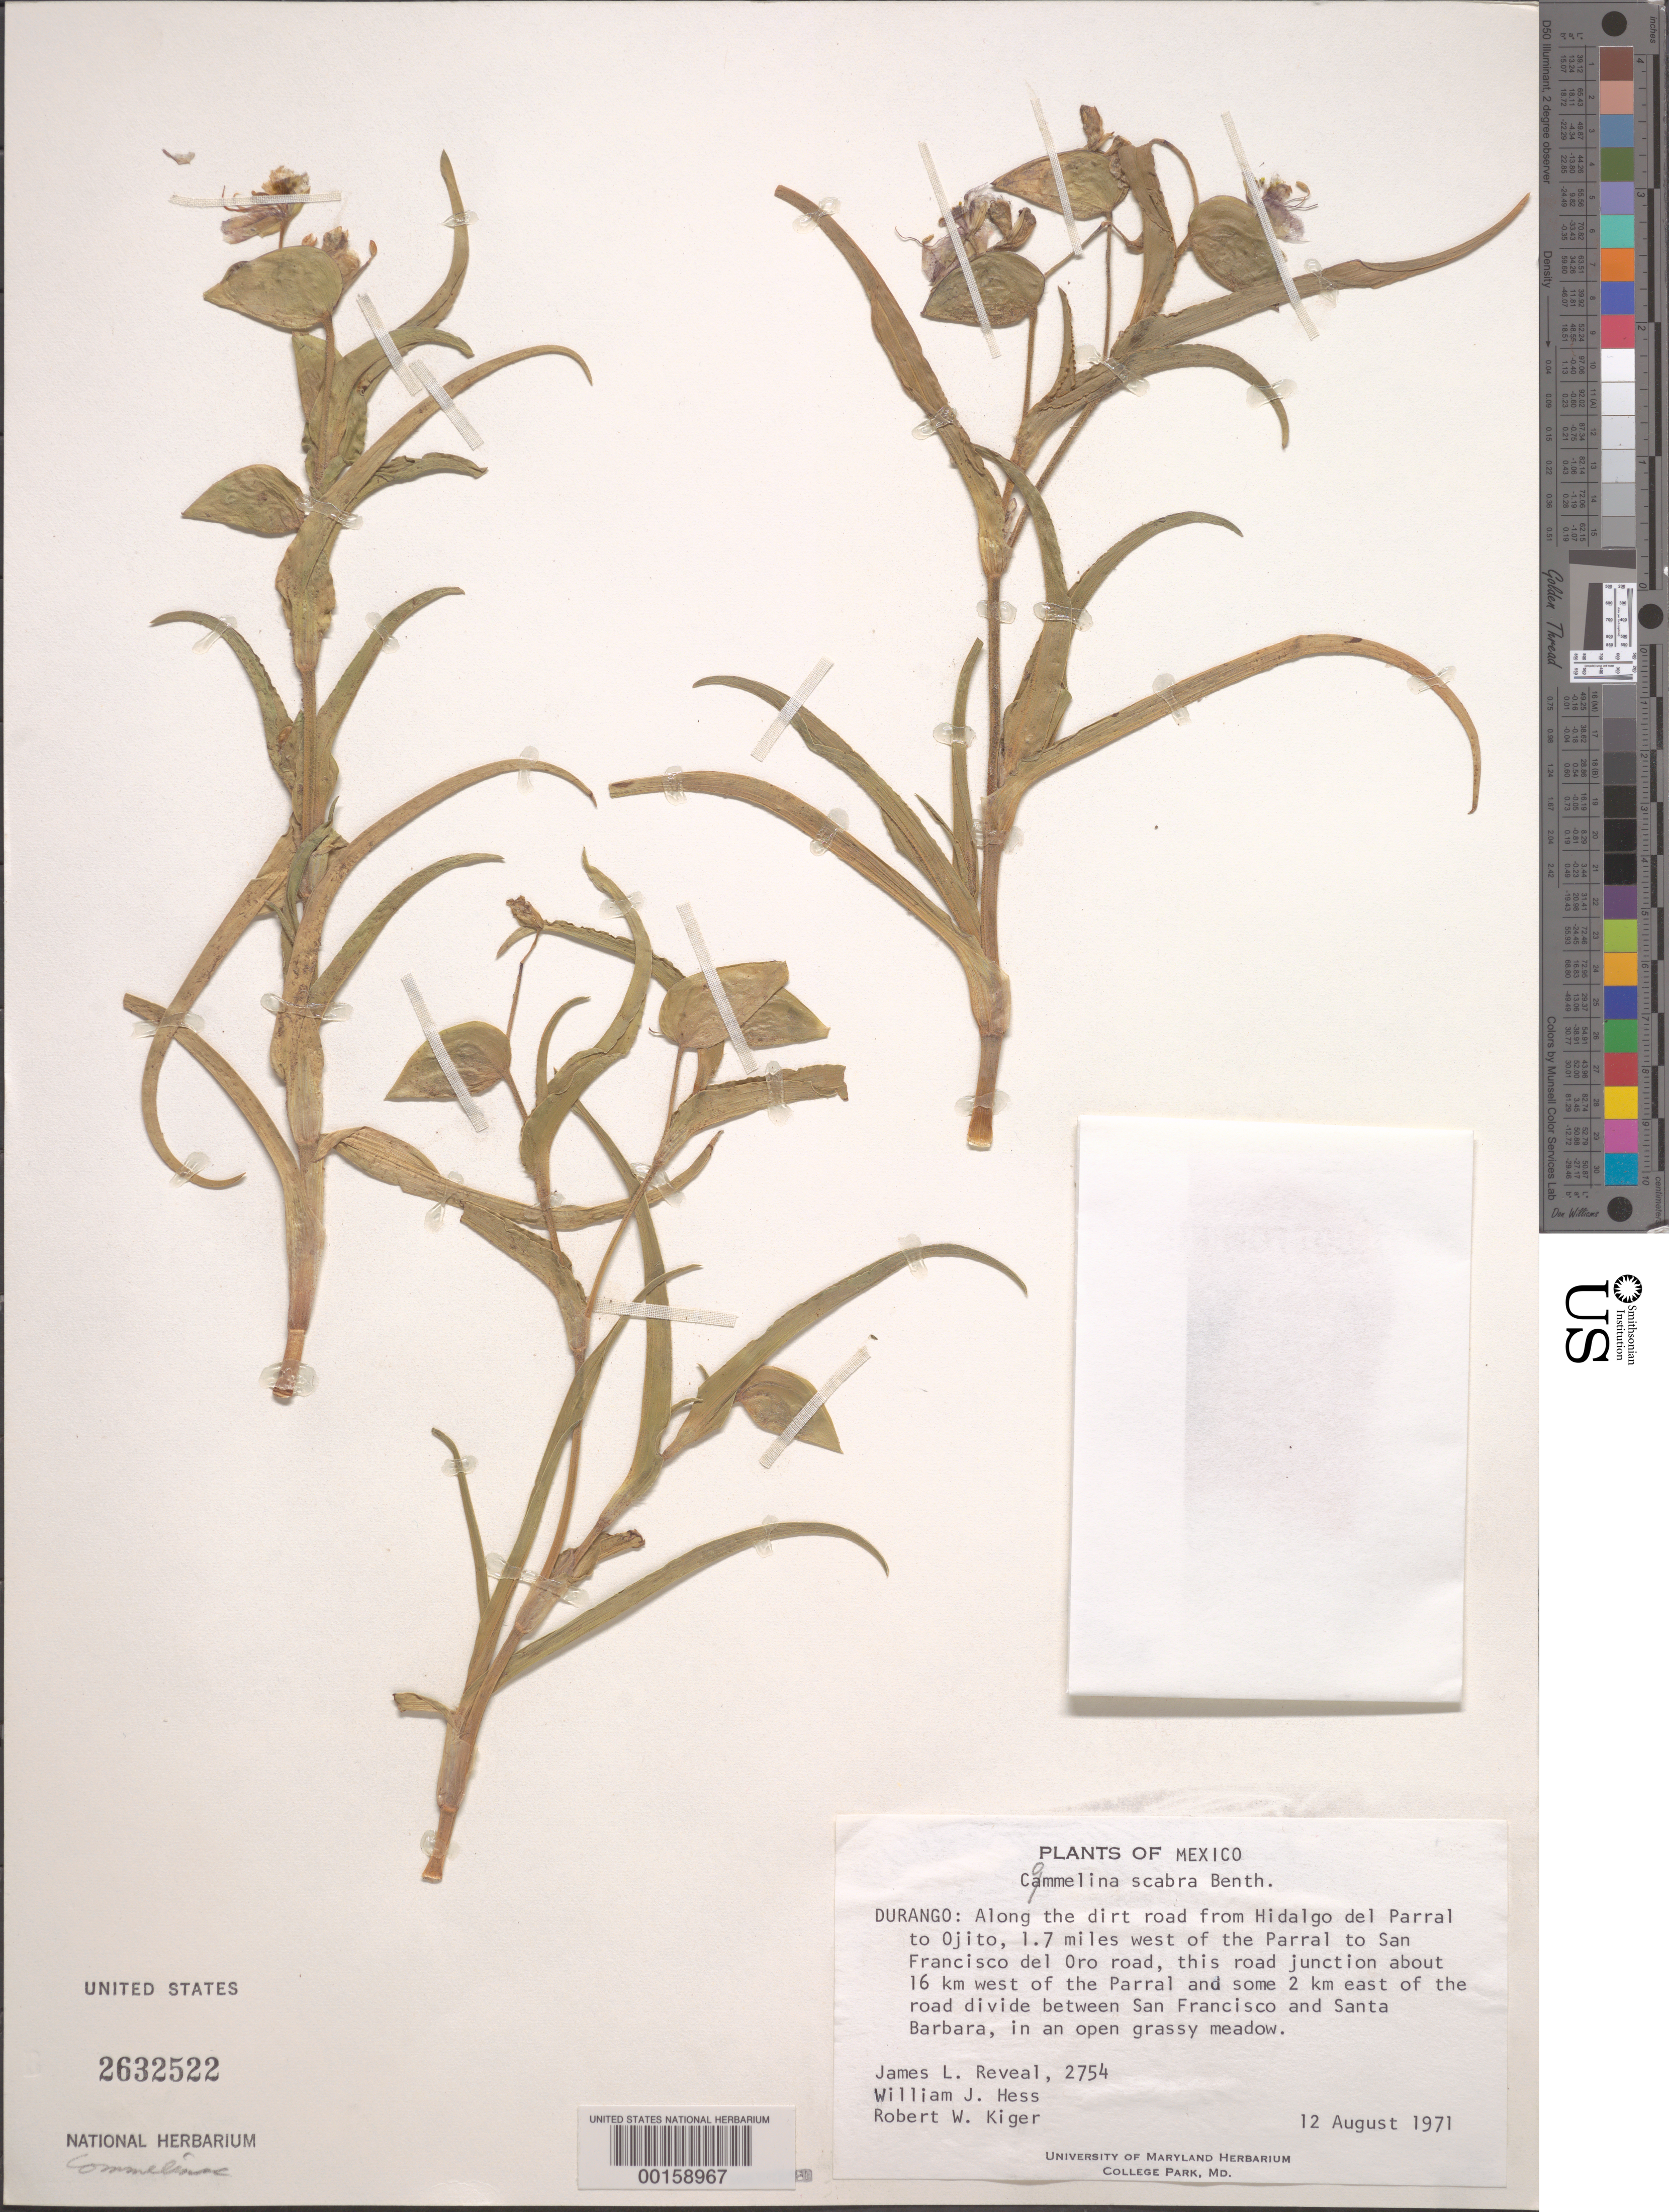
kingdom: Plantae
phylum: Tracheophyta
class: Liliopsida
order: Commelinales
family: Commelinaceae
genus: Commelina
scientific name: Commelina scabra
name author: Benth.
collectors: J. L. Reveal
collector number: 2754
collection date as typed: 12 Aug 1971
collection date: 1971-08-12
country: Mexico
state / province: Durango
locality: Between san francisco and santa barbara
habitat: Open, grassy meadow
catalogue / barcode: US 2632522